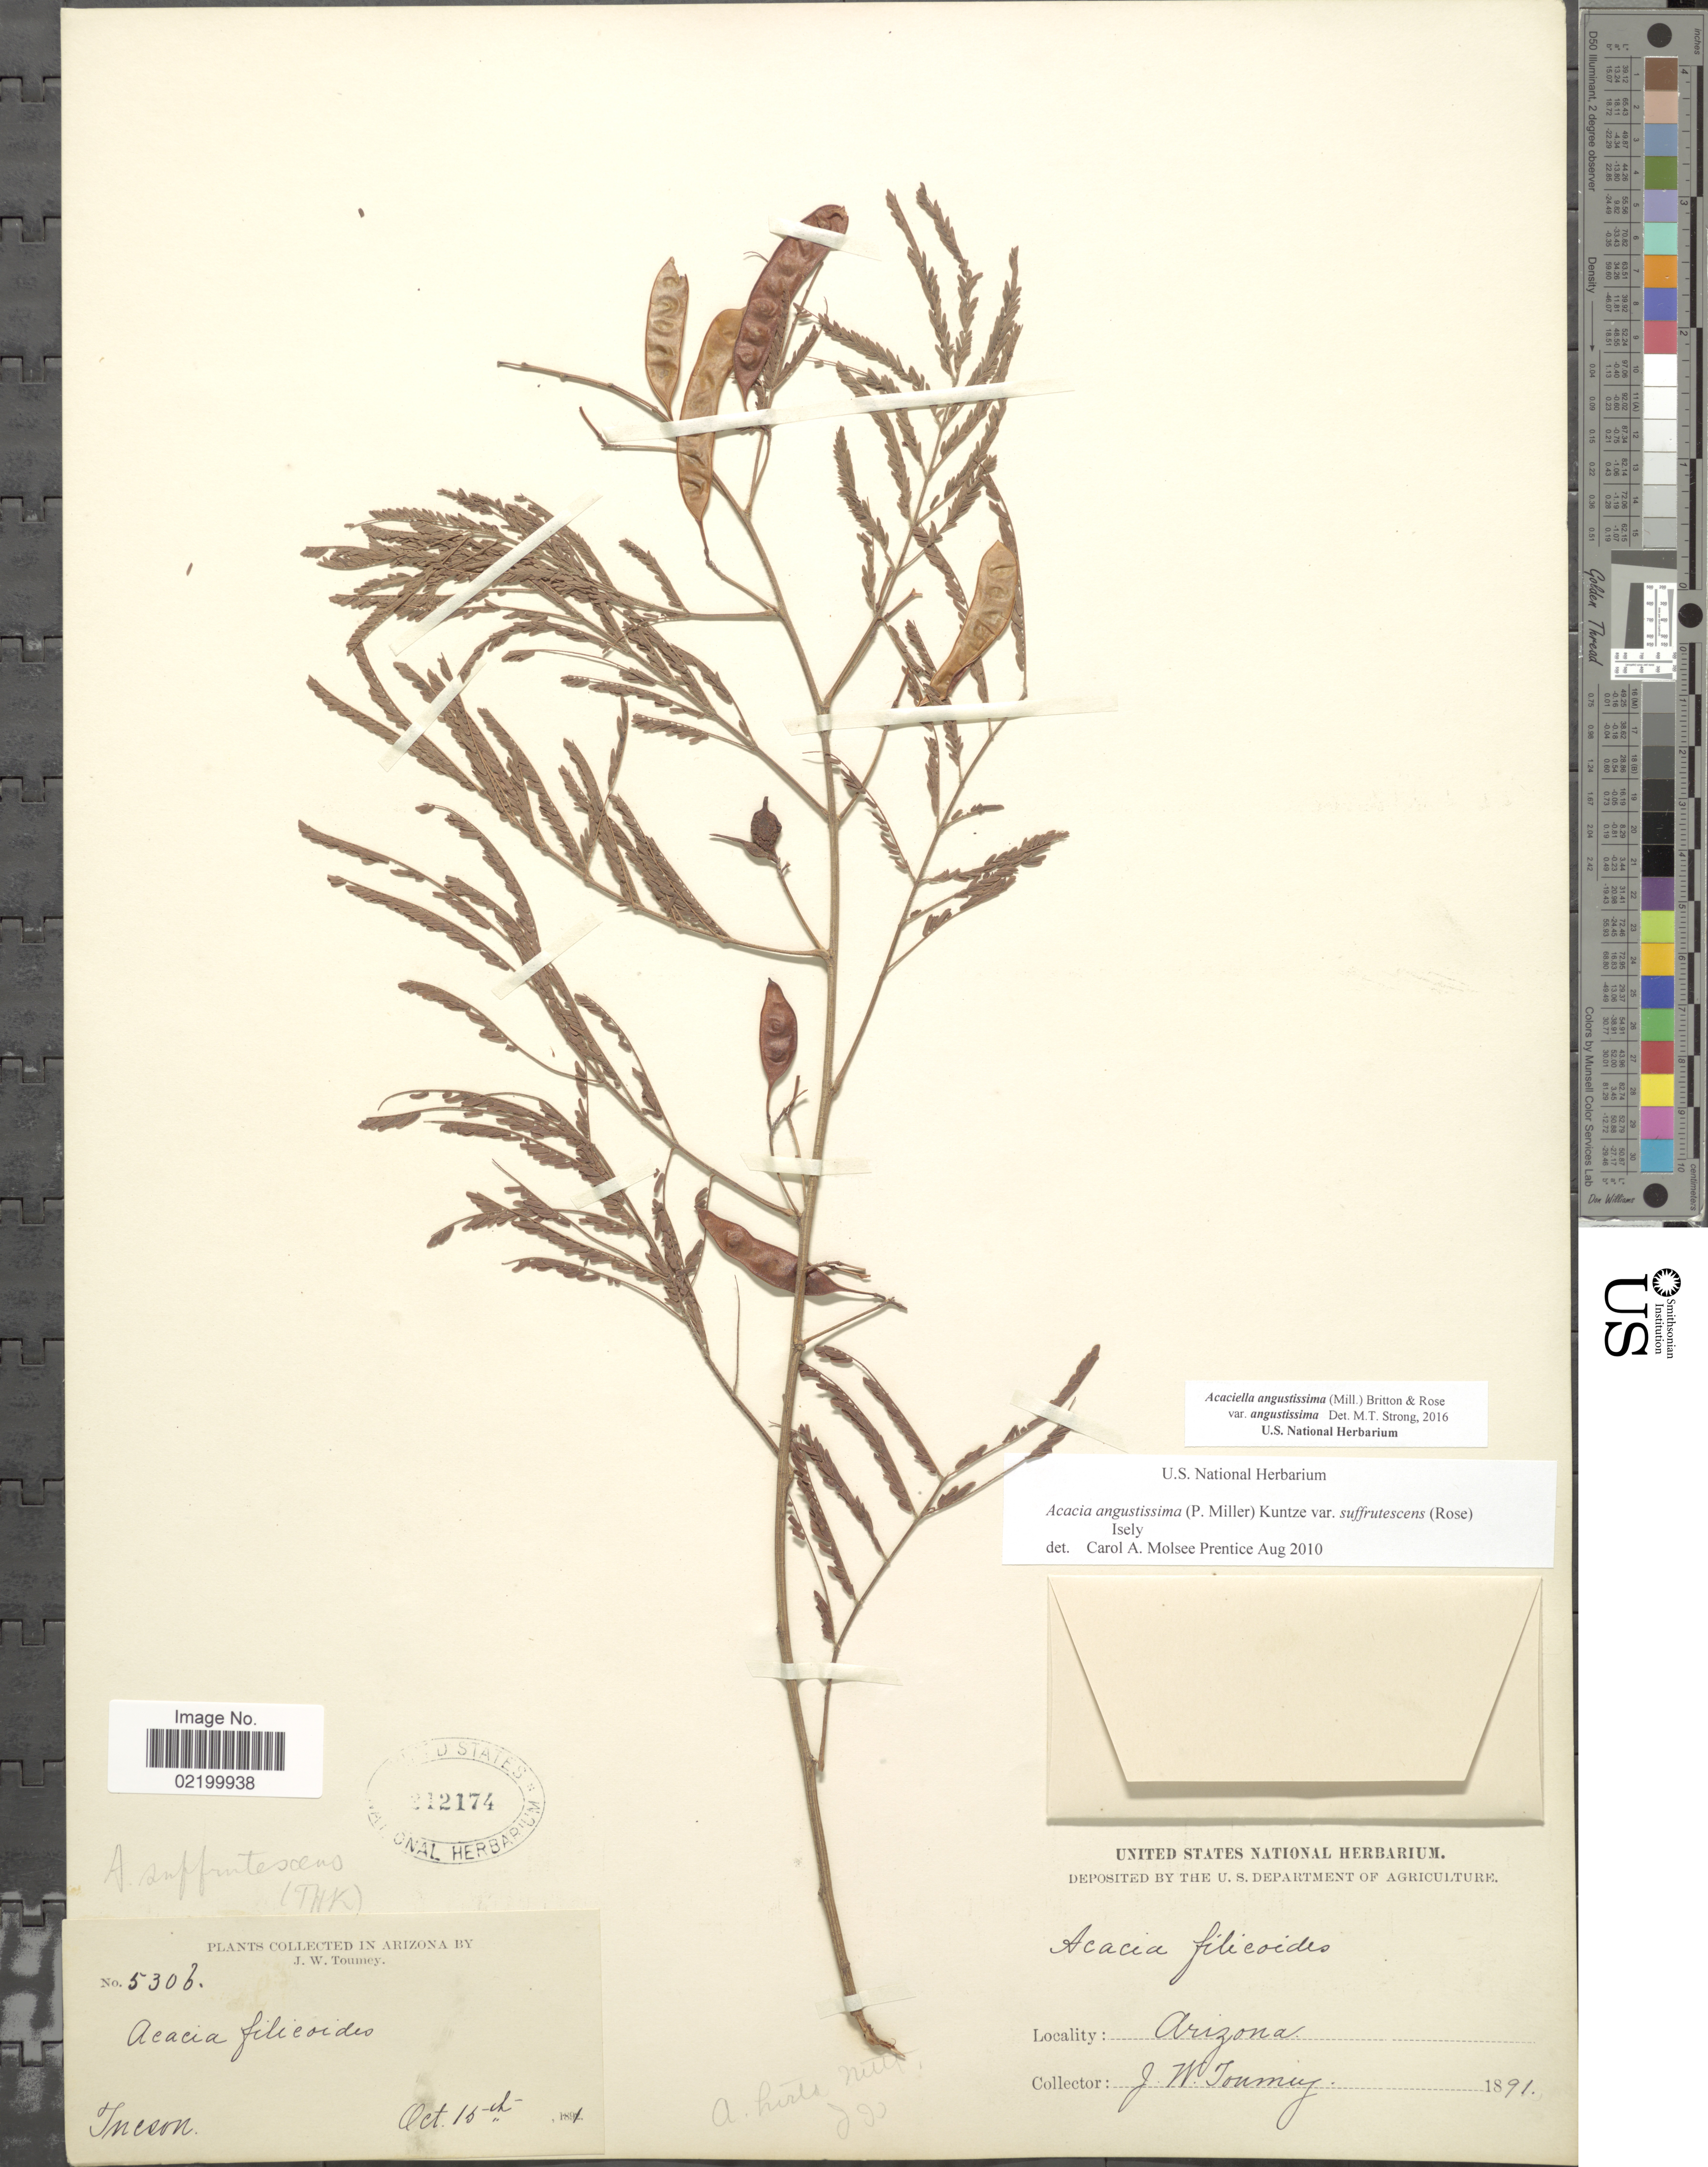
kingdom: Plantae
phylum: Tracheophyta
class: Magnoliopsida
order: Fabales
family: Fabaceae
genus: Acaciella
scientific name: Acaciella angustissima var. angustissima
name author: (Mill.) Britton & Rose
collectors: J. W. Toumey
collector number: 5306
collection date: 1891-10-15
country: United States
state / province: Arizona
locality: Tucson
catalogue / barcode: US 212174